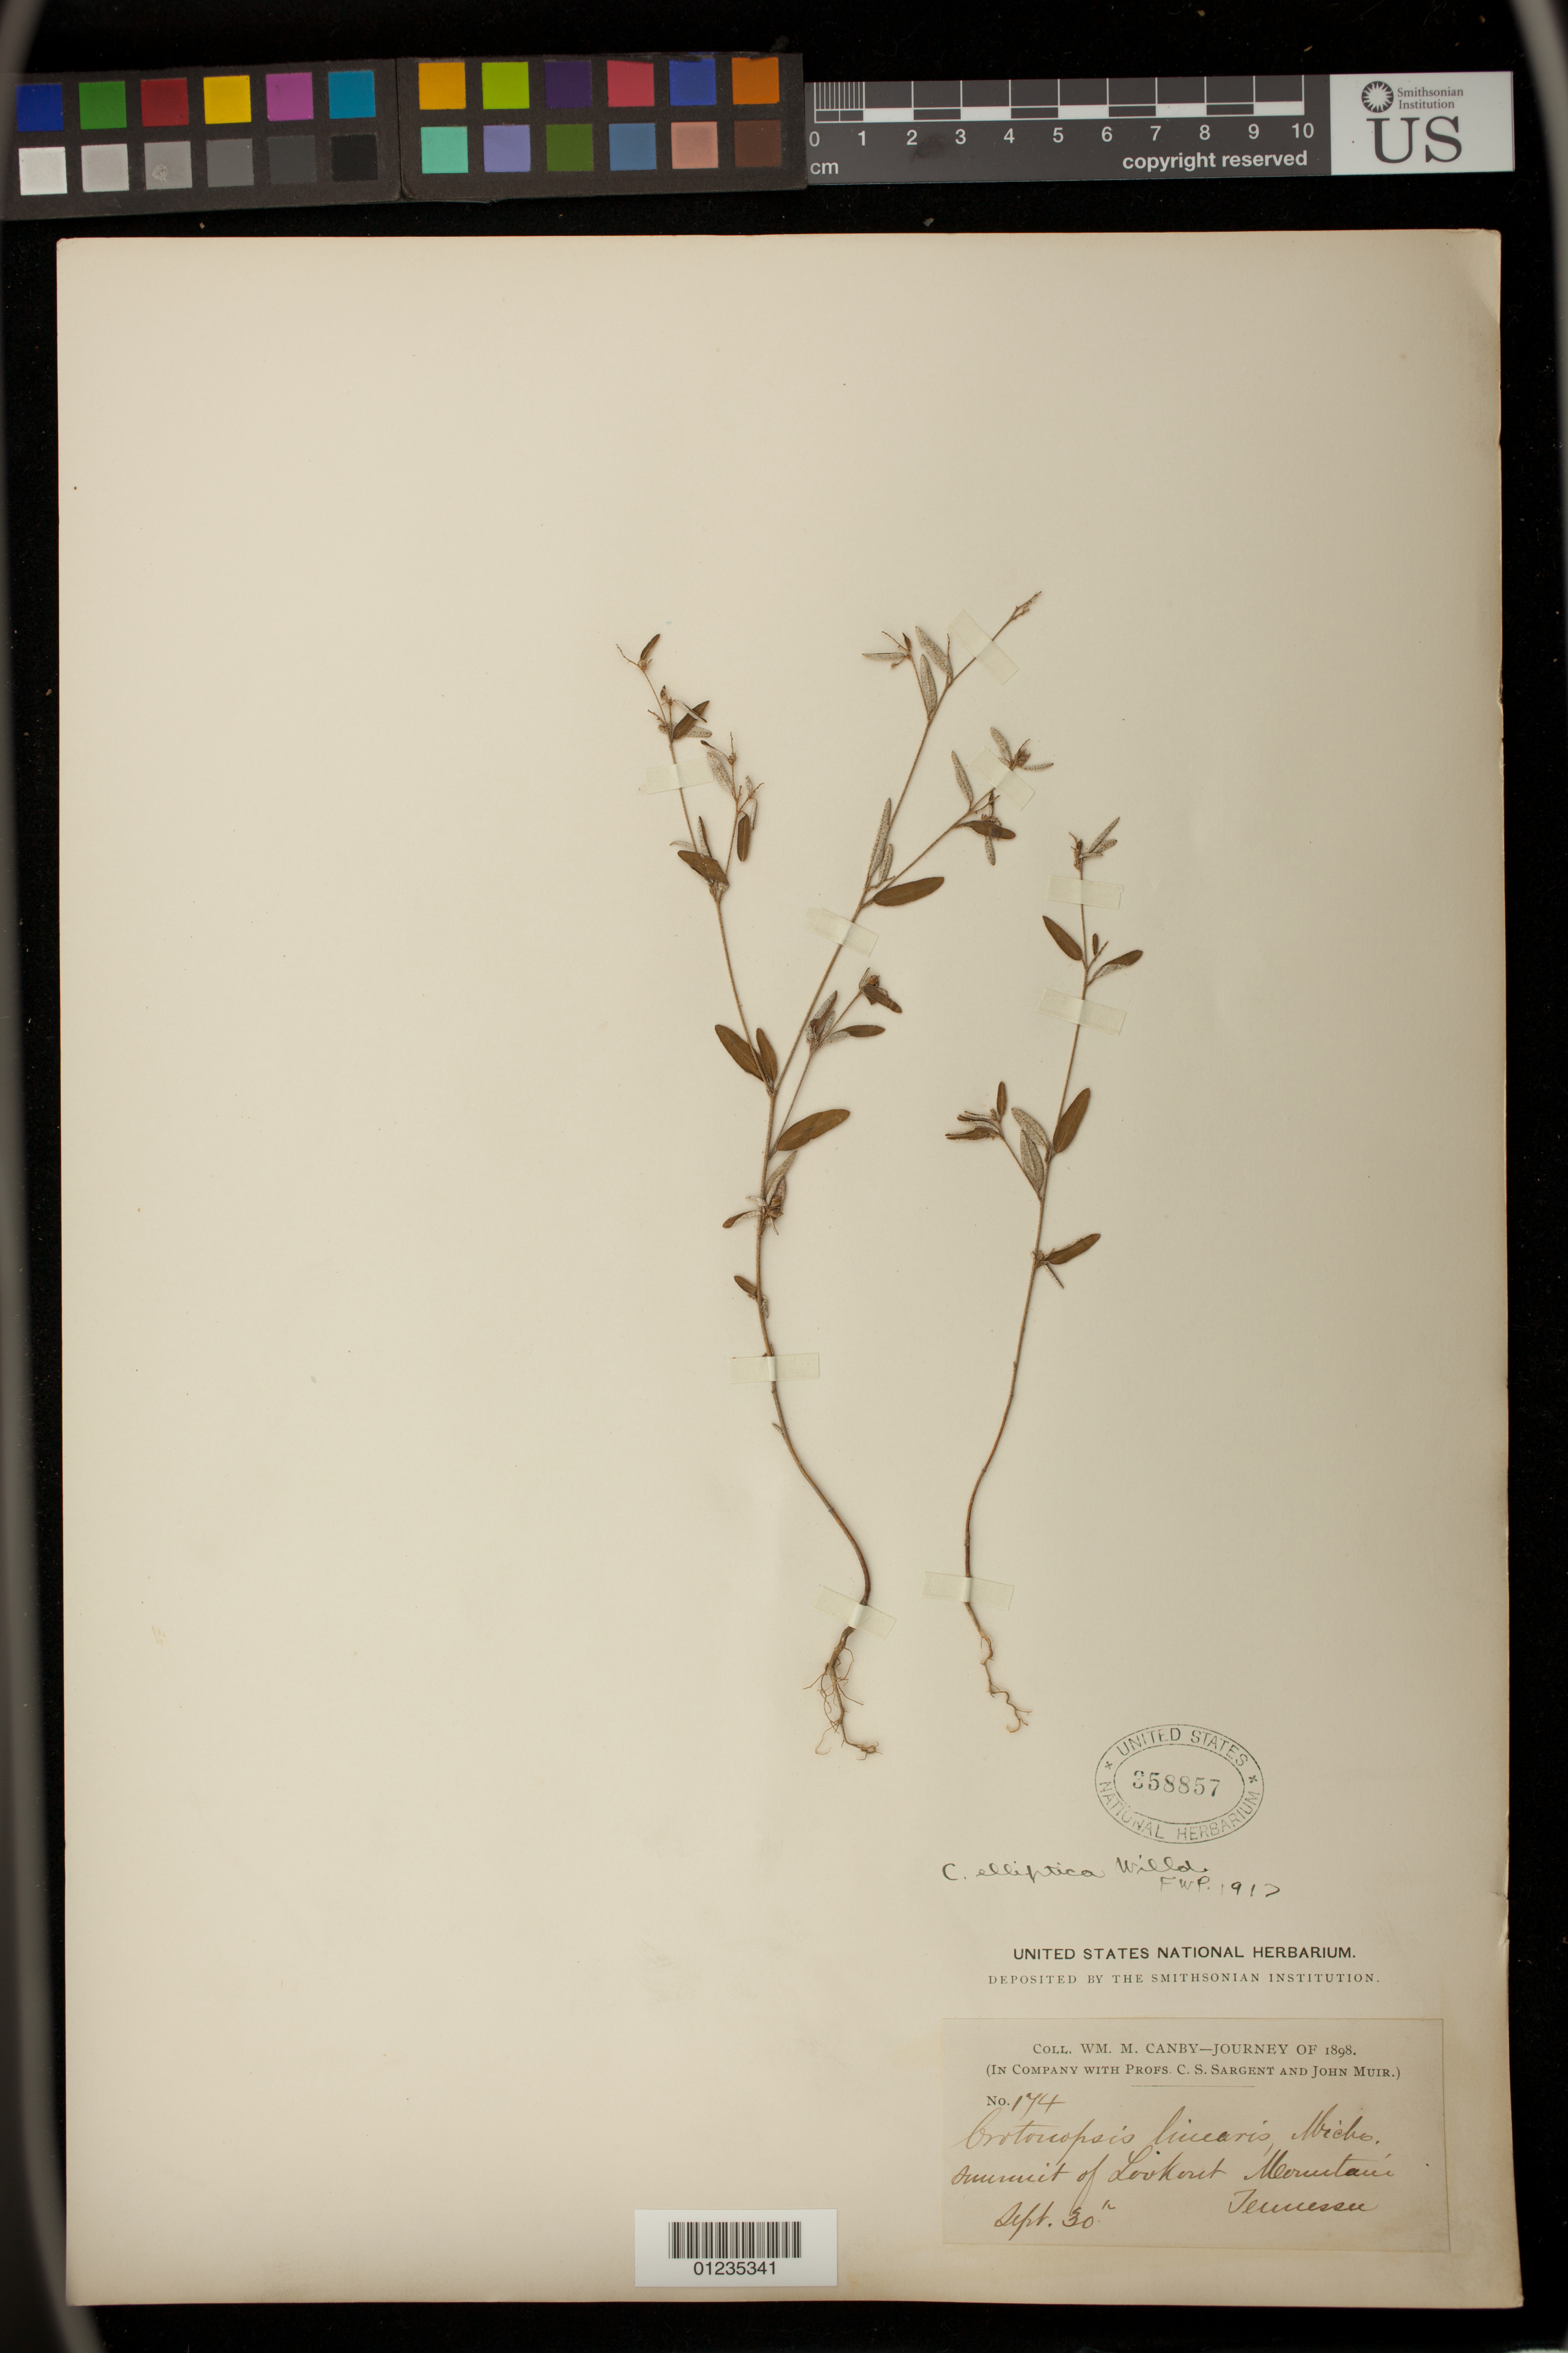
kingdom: Plantae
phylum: Tracheophyta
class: Magnoliopsida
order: Malpighiales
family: Euphorbiaceae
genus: Crotonopsis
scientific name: Crotonopsis elliptica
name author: Willd.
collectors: W. M. Canby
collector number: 174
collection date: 1898-09-30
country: United States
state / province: Georgia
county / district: Walker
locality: summit of Lookout Mountain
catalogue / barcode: US 358857